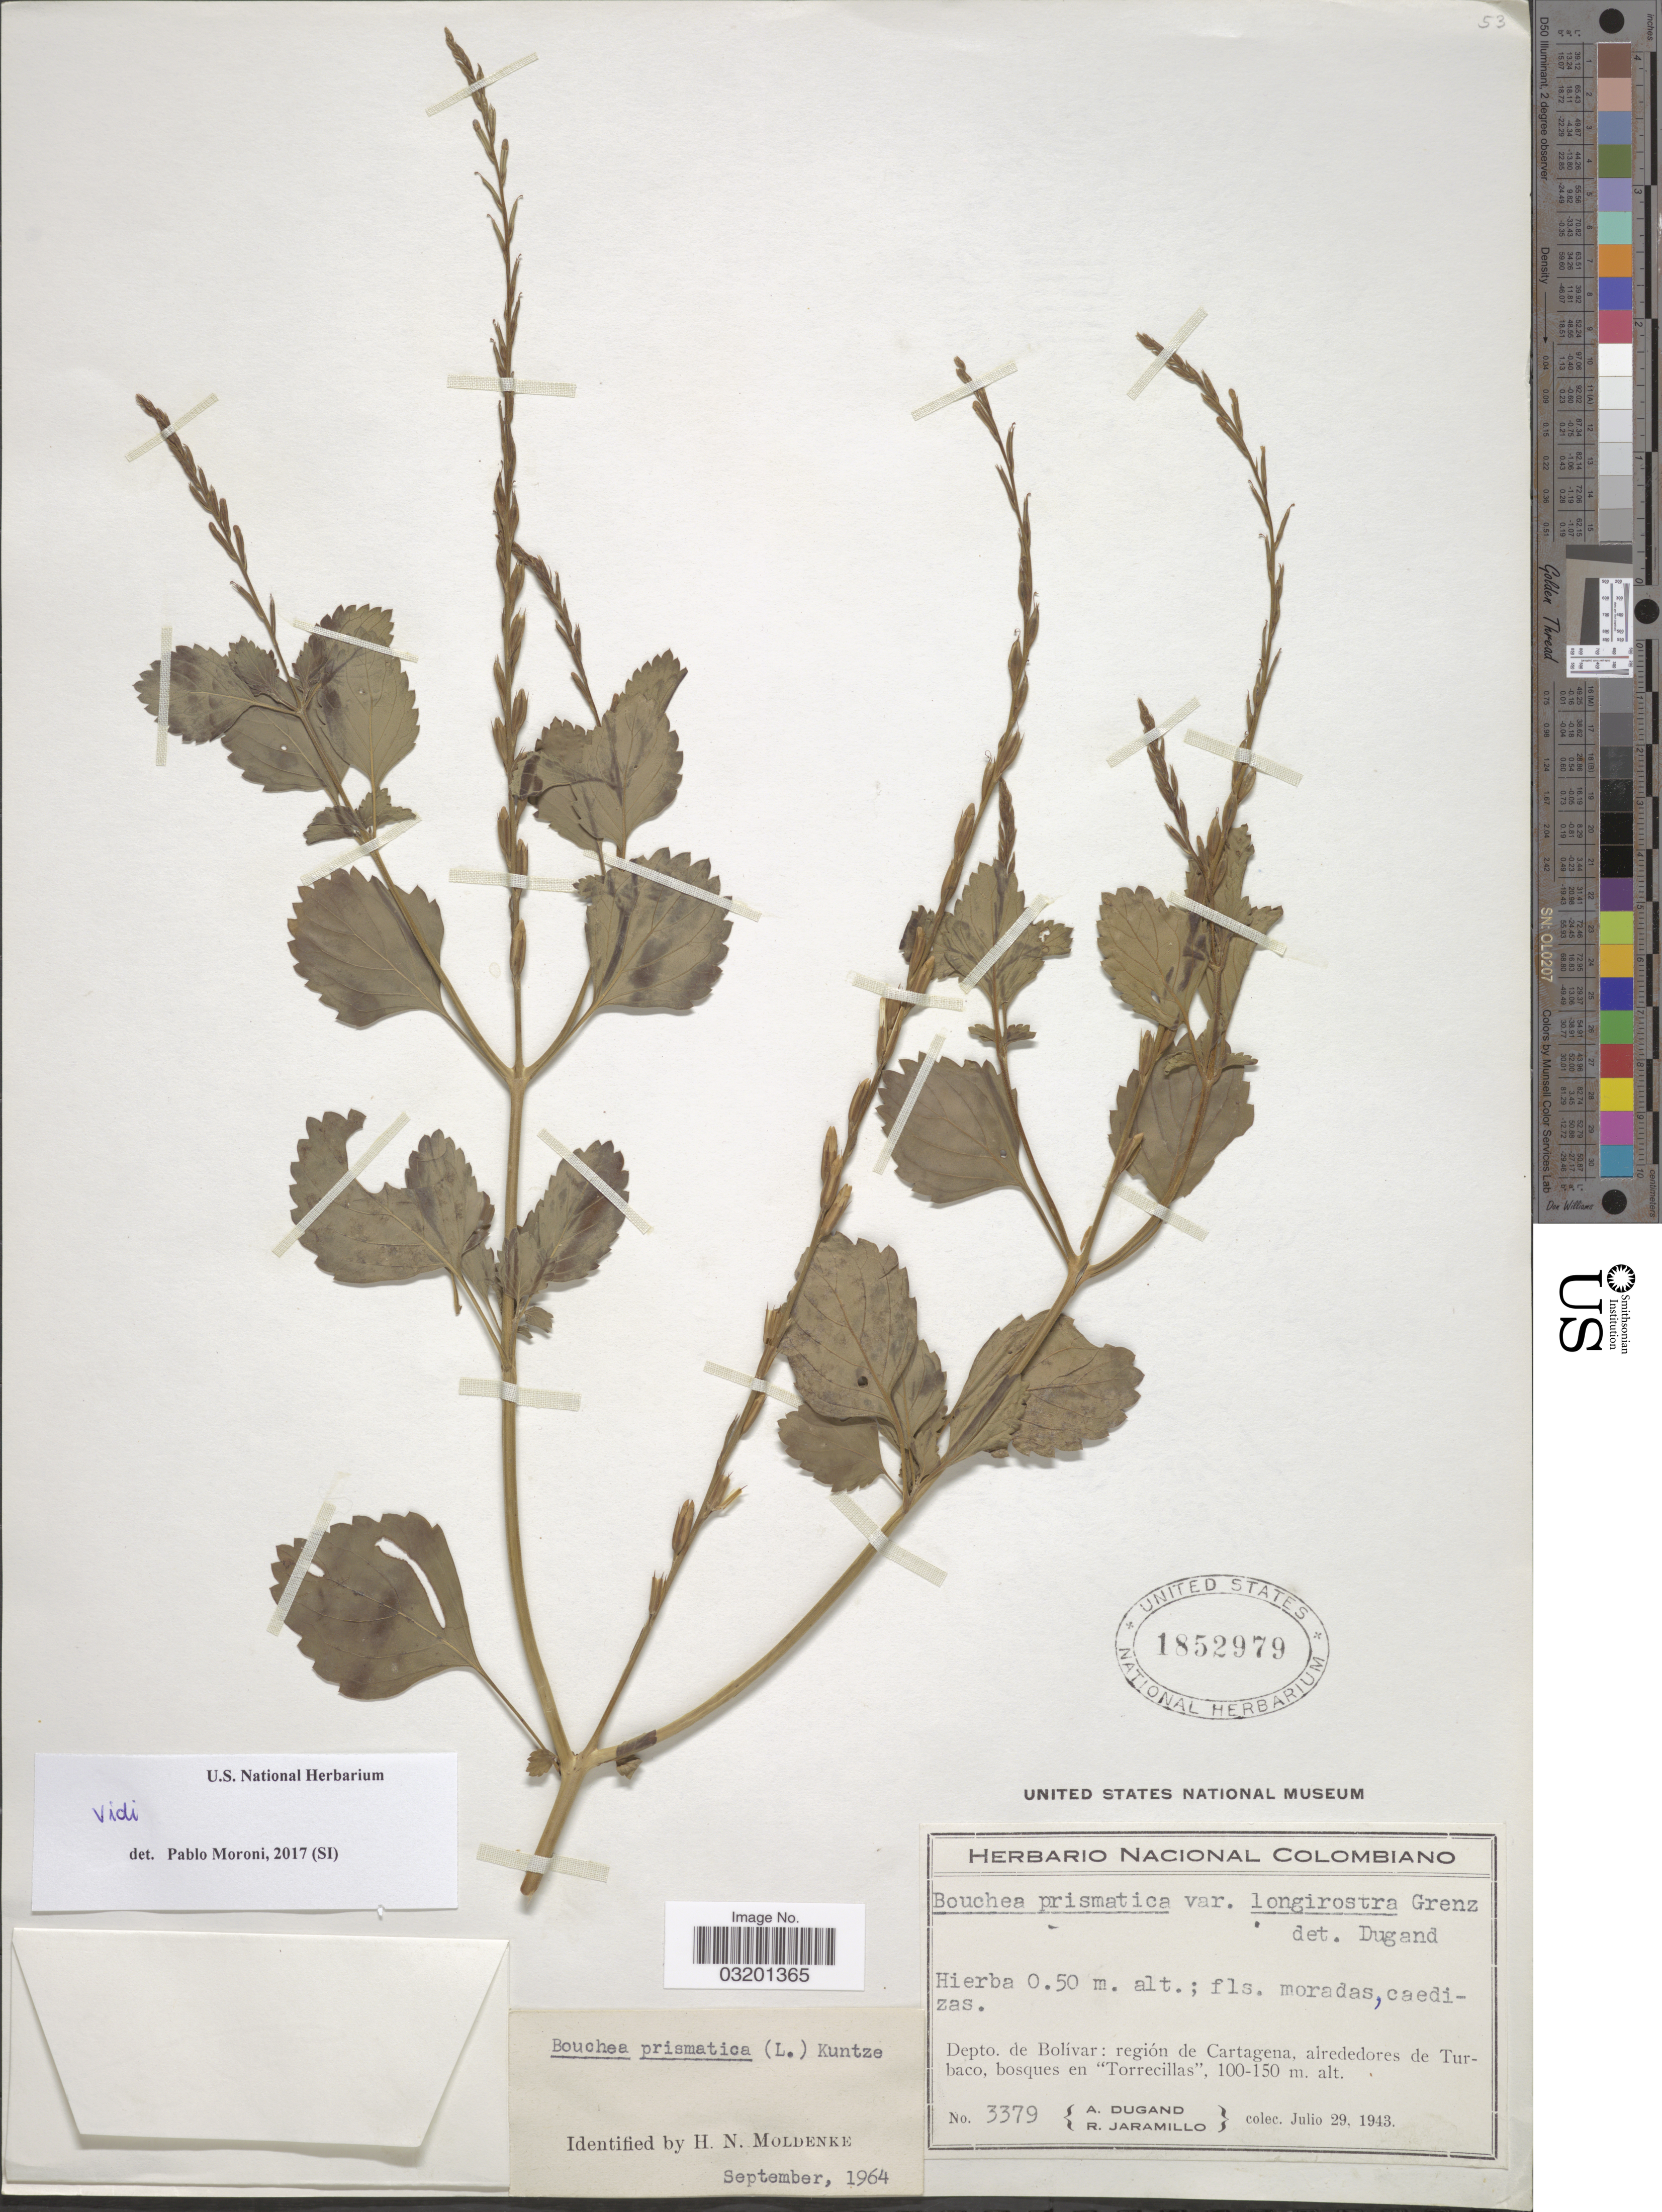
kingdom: Plantae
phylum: Tracheophyta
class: Magnoliopsida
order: Lamiales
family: Verbenaceae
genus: Bouchea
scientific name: Bouchea prismatica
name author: (L.) Kuntze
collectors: A. Dugand & R. Jaramillo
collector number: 3379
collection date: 1943-07-29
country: Colombia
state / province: Bolívar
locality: Depto. de Bolívar: región de Cartagena, alrededores de Turbaco, bosques en "Torrecillas".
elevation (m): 100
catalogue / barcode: US 1852979